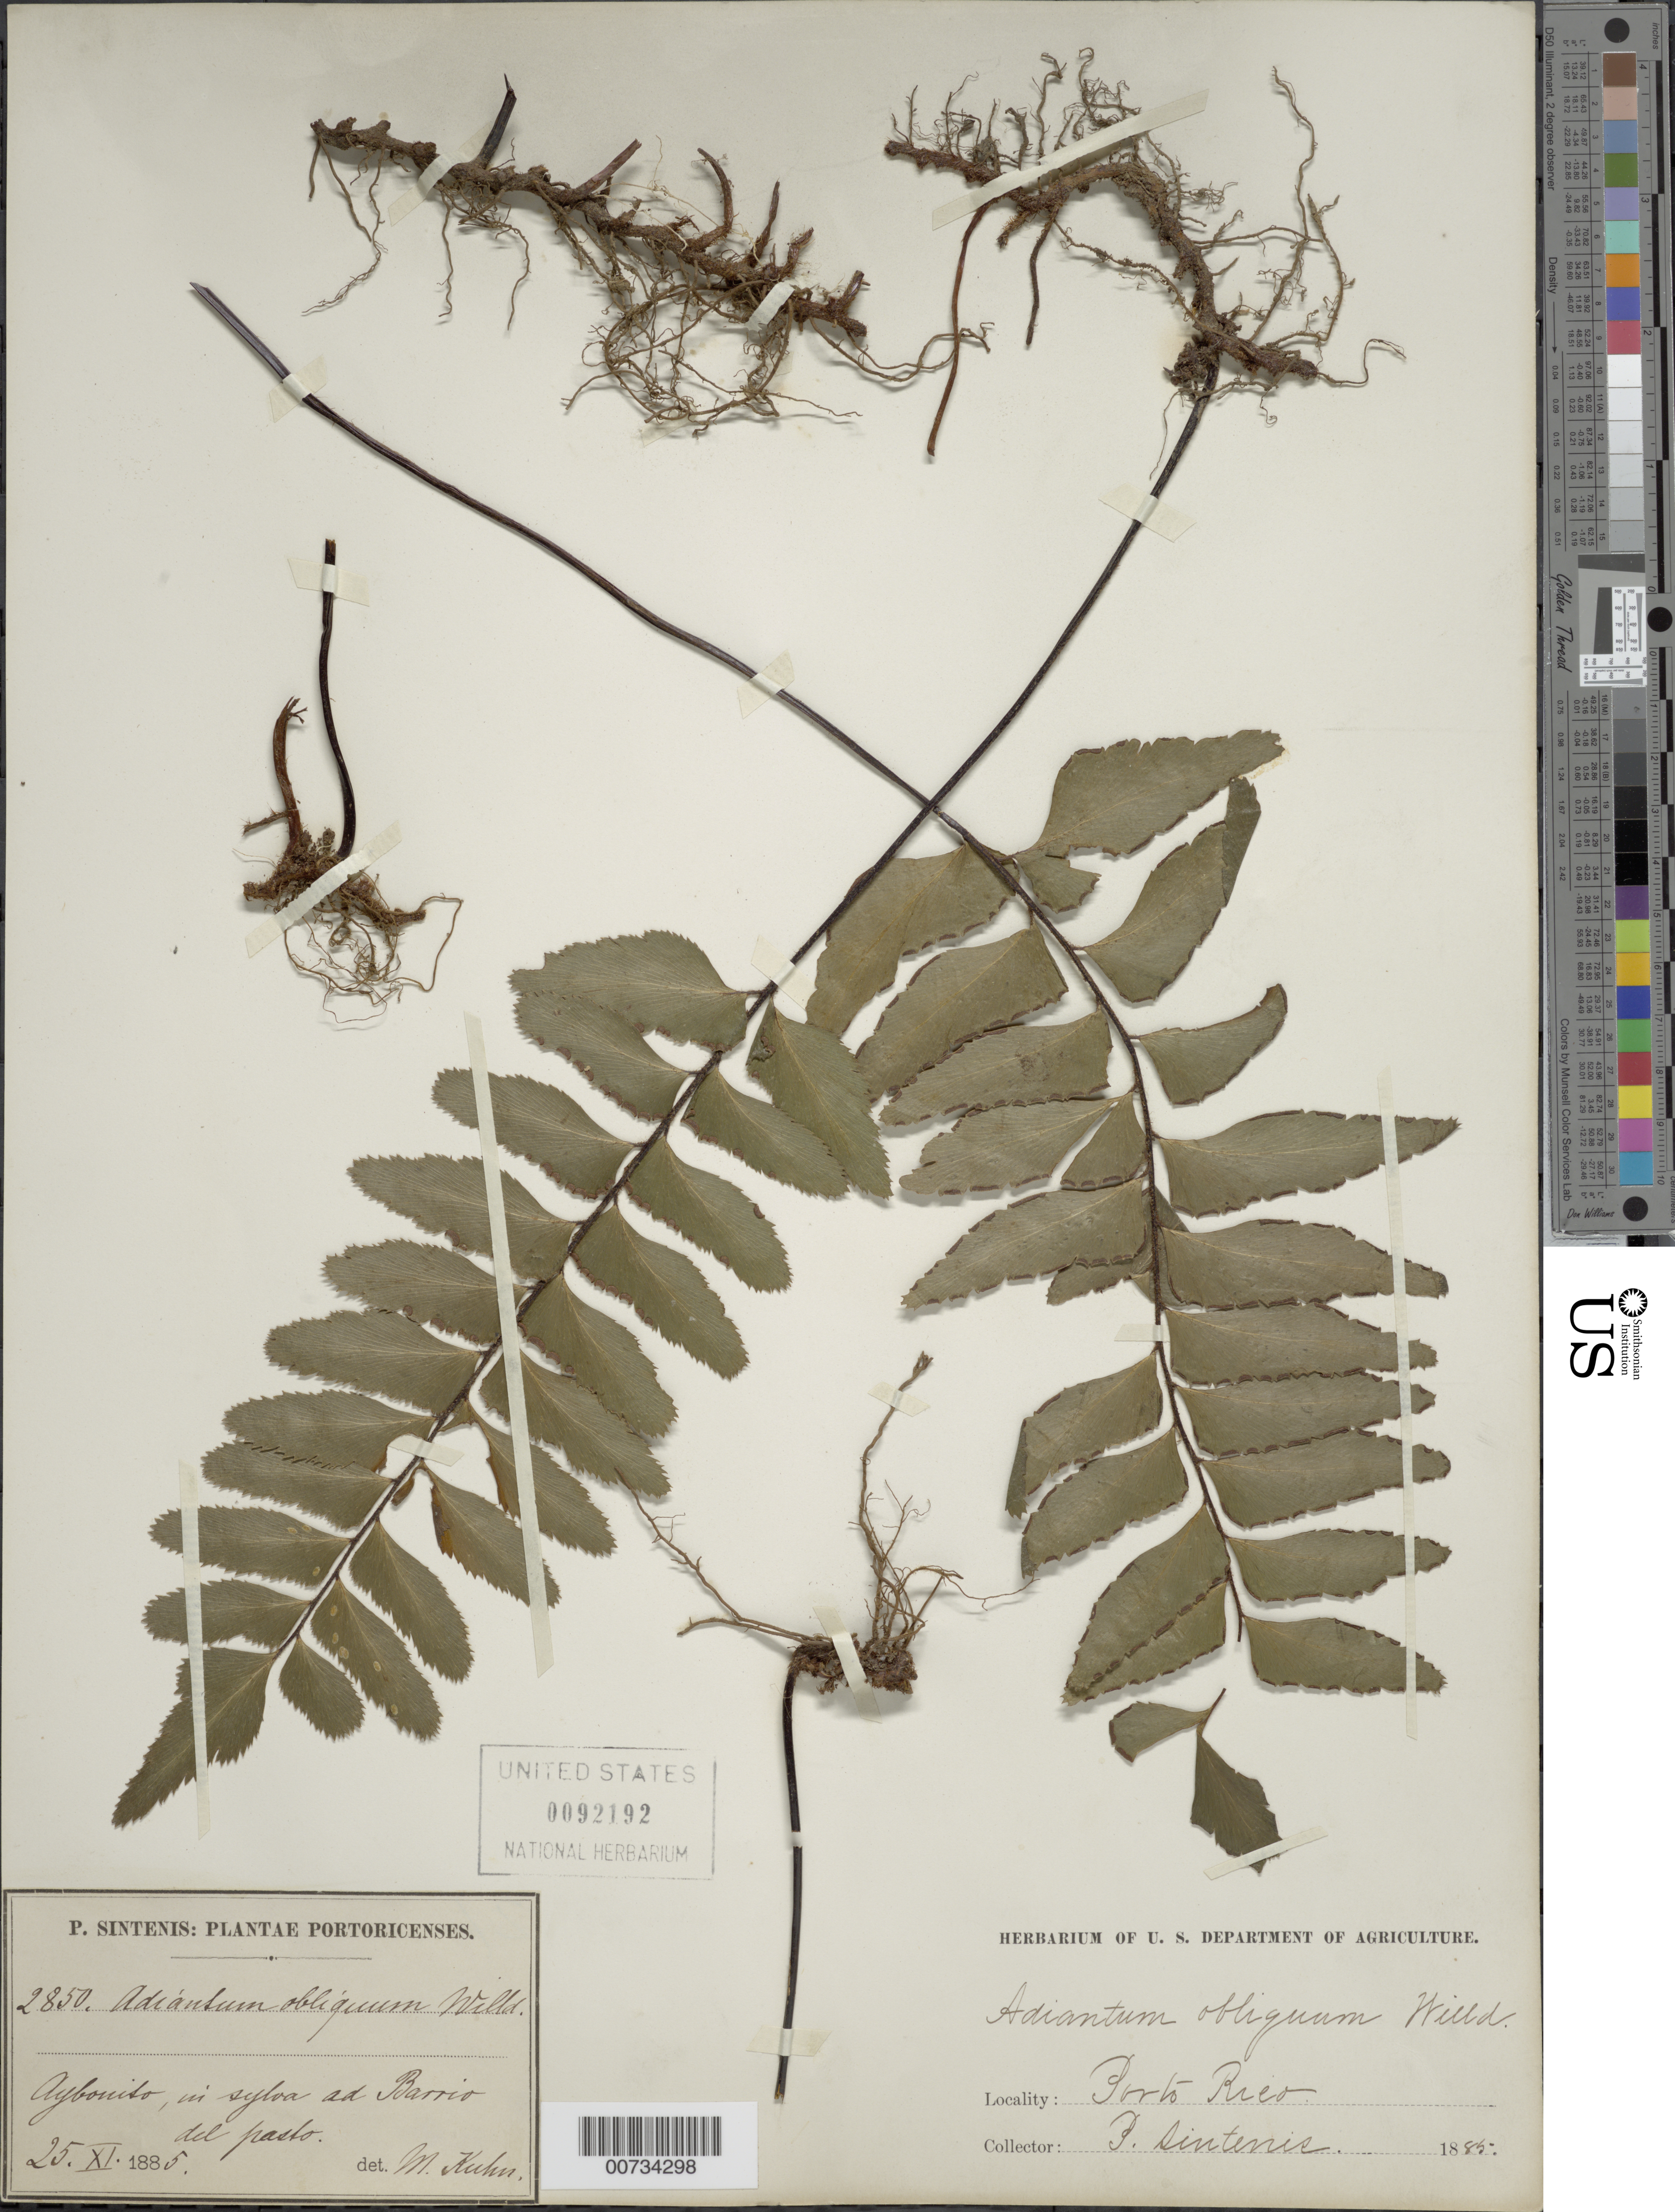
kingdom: Plantae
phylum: Tracheophyta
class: Polypodiopsida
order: Polypodiales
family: Pteridaceae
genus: Adiantum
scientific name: Adiantum obliquum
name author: Willd.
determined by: Kuhn, D. M.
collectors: P. Sintenis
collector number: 2850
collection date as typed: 25 Nov 1885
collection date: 1885-11-25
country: Puerto Rico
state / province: Abonito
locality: Aibonito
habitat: In sylva ad Barrio del pasto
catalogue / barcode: US 92192